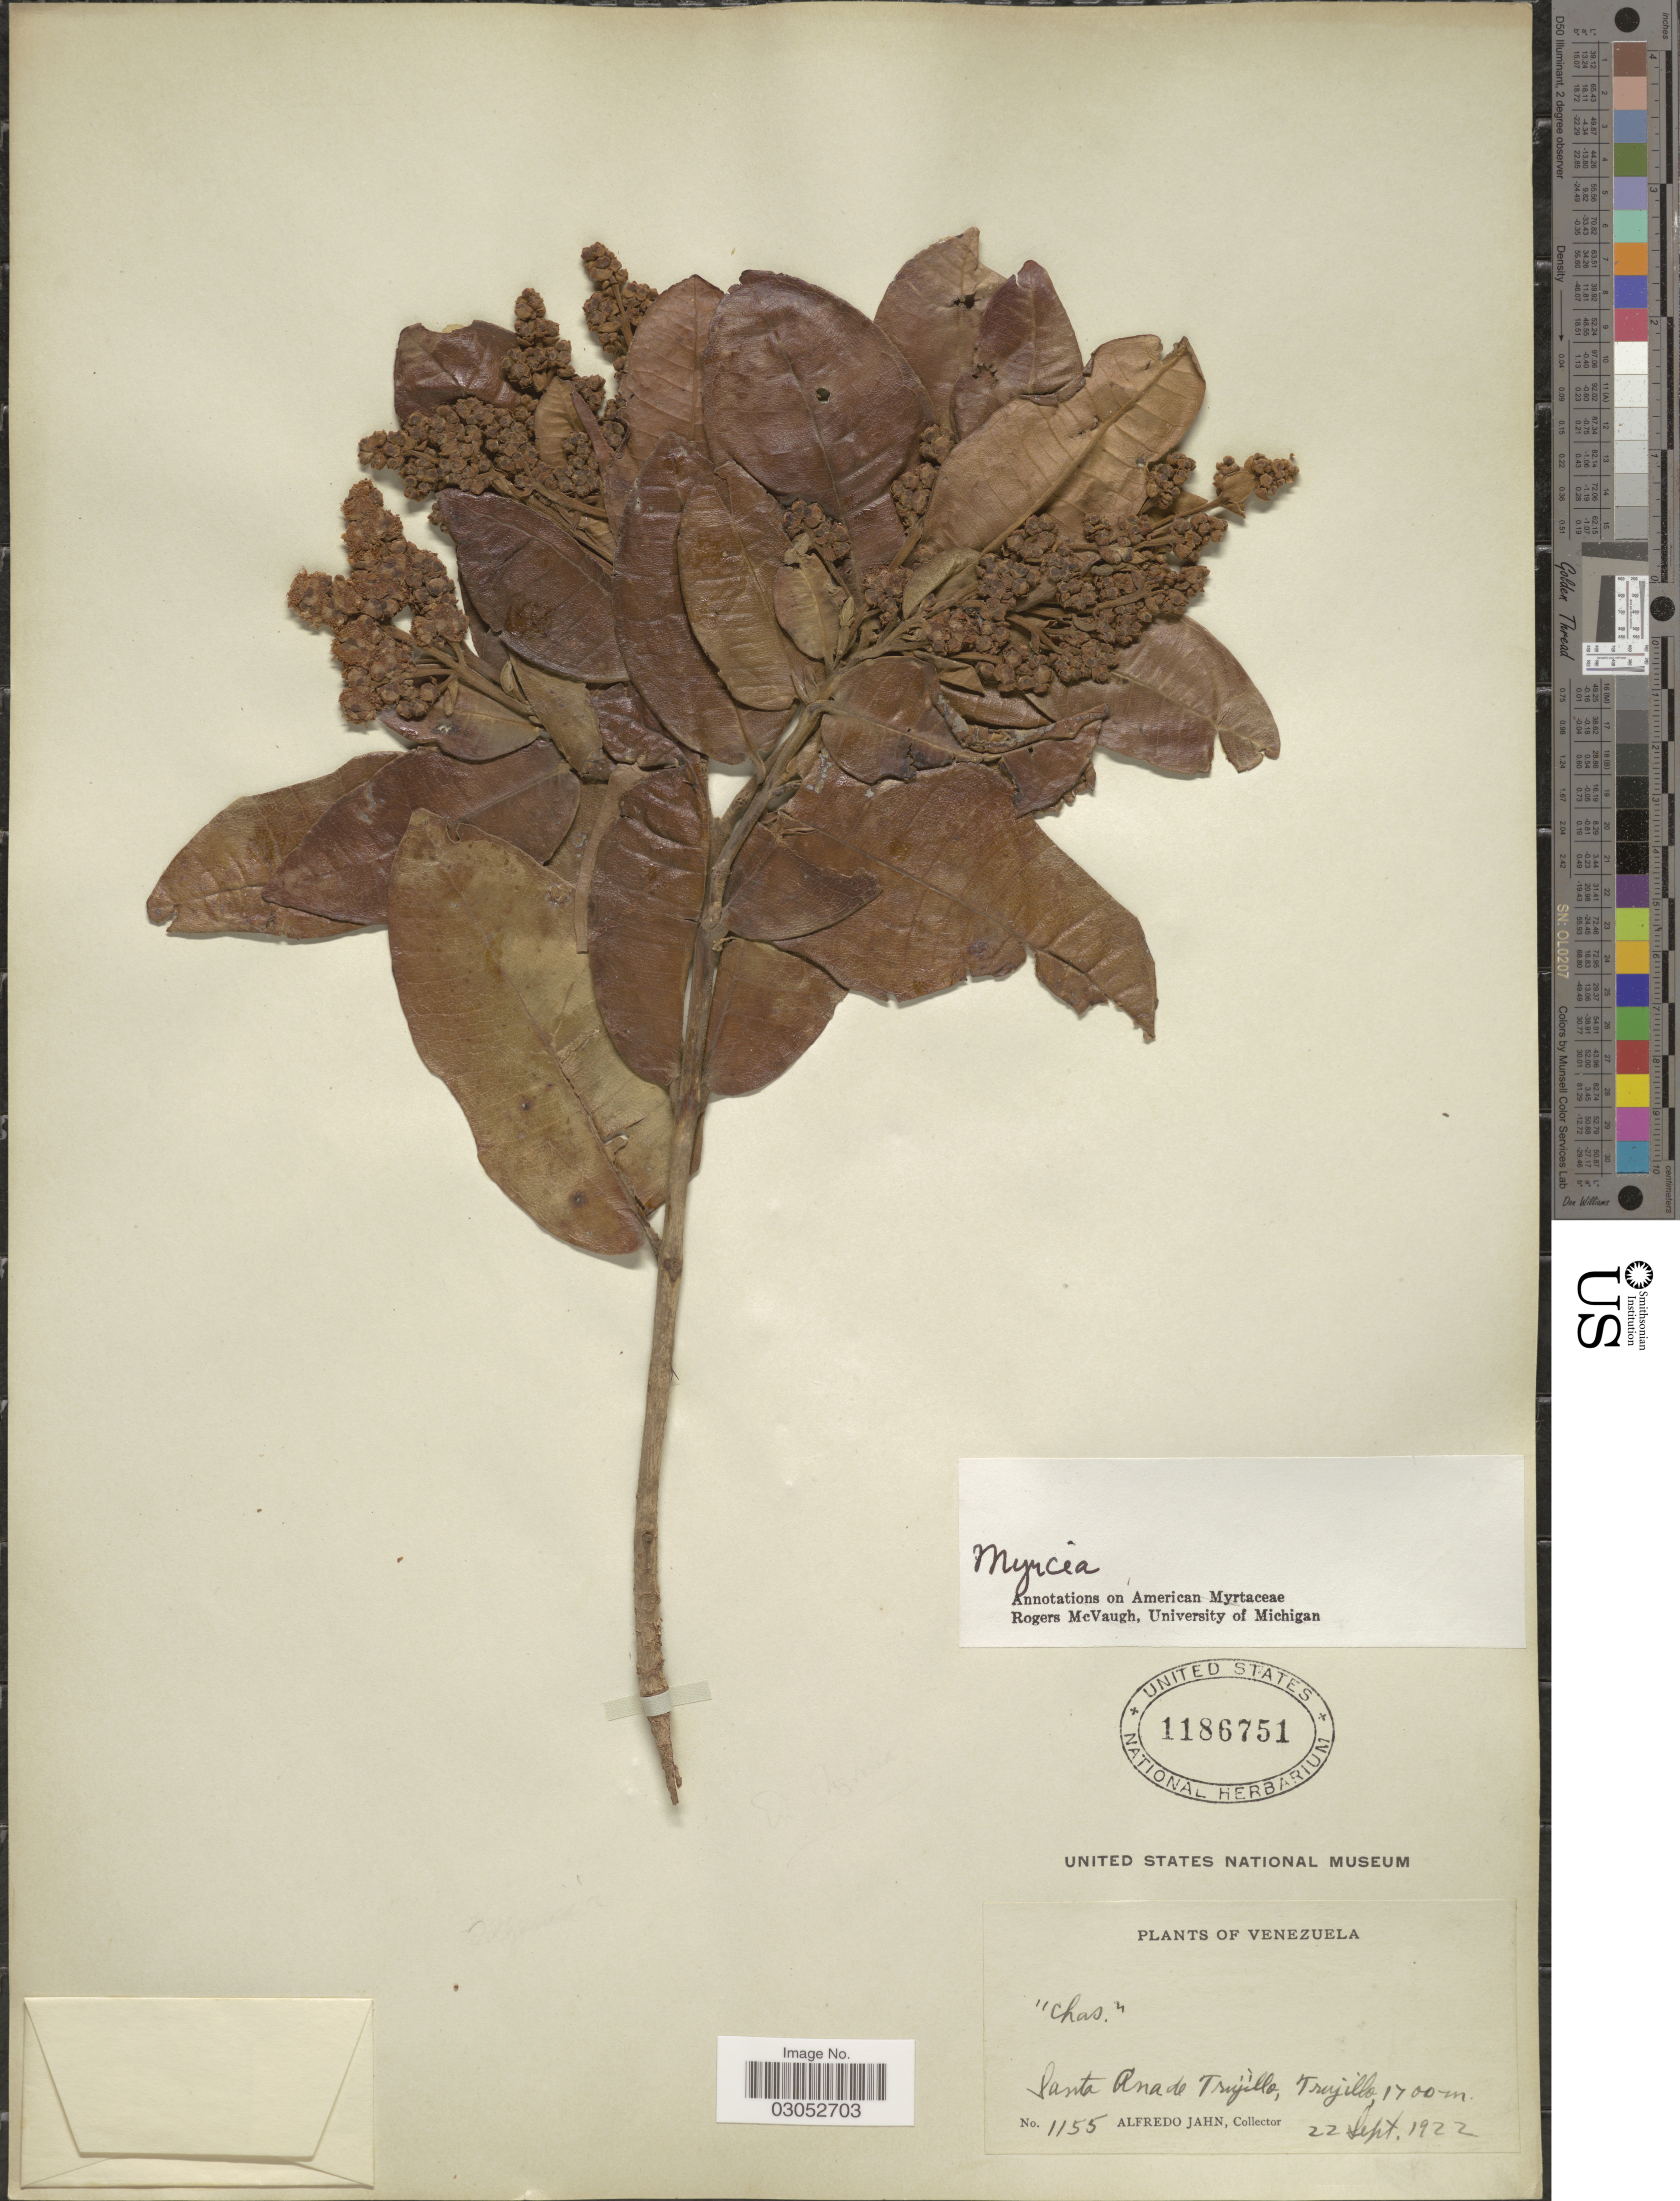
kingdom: Plantae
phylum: Tracheophyta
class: Magnoliopsida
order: Myrtales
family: Myrtaceae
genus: Myrcia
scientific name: Myrcia sp.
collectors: A. Jahn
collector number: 1155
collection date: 1922-09-22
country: Venezuela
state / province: Trujillo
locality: Santa Ana de Trujillo.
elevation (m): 1700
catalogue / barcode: US 1186751